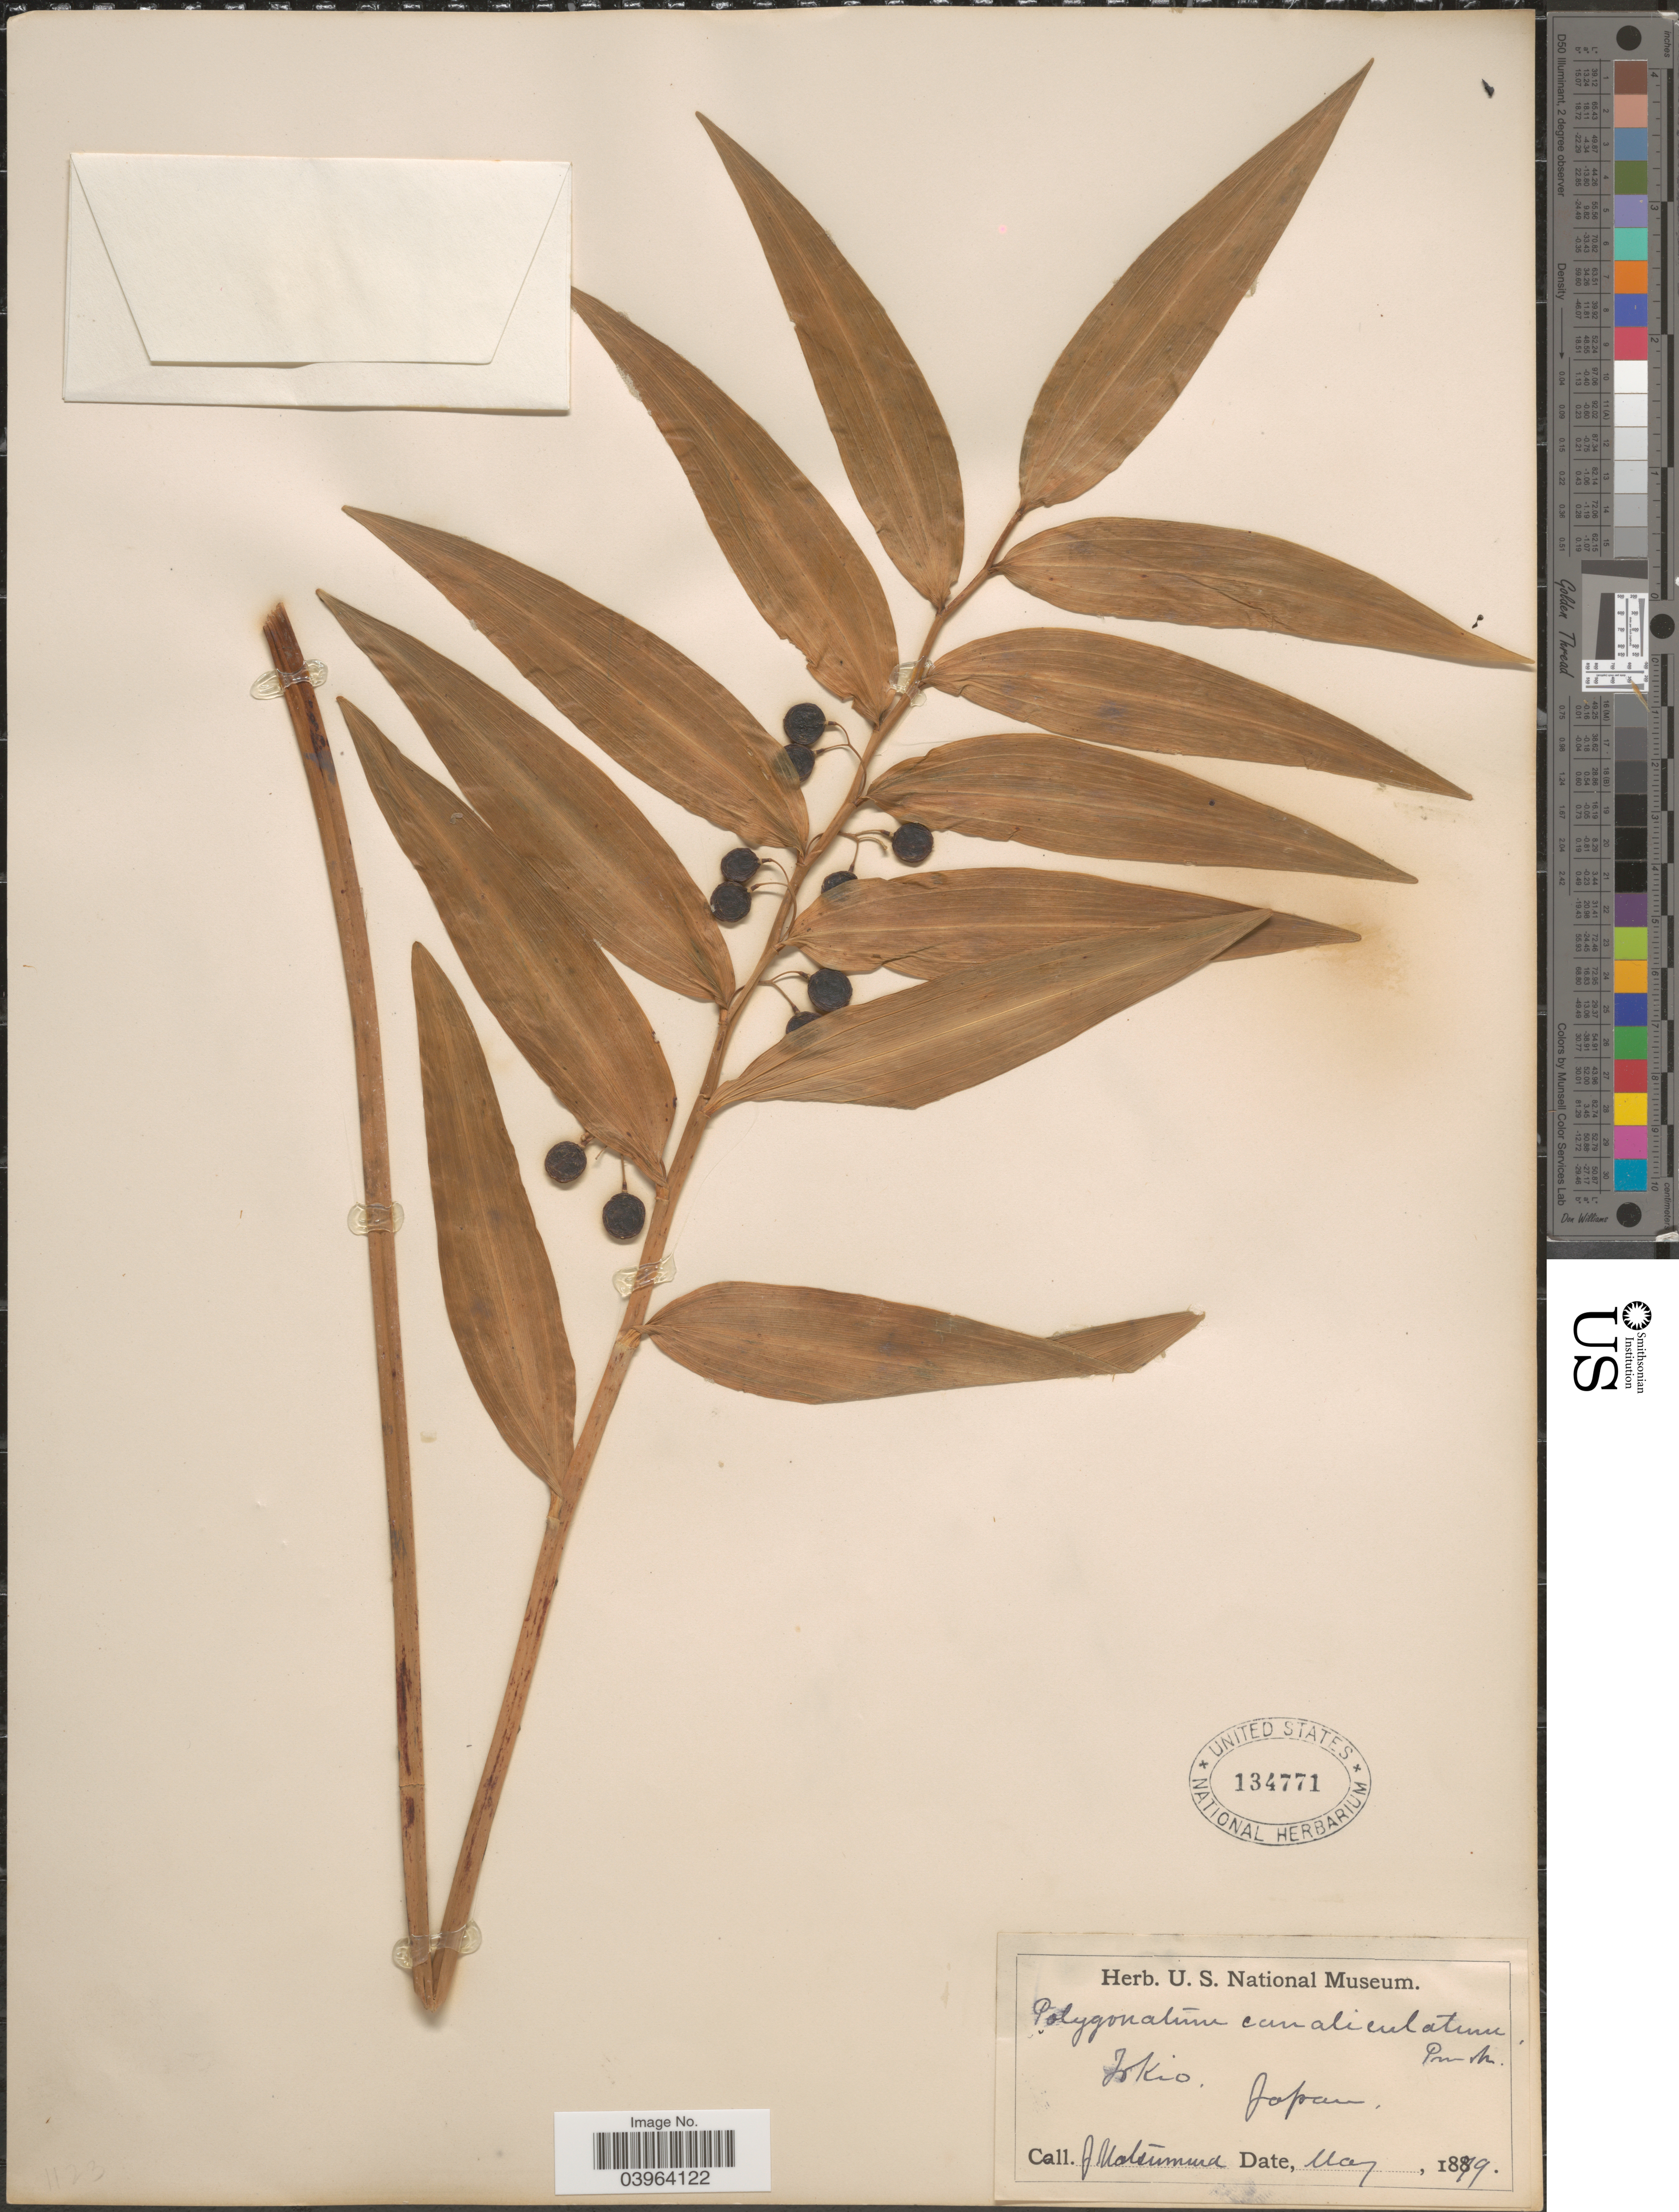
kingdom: Plantae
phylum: Tracheophyta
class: Liliopsida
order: Asparagales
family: Asparagaceae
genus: Polygonatum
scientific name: Polygonatum falcatum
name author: A. Gray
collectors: J. Matsumura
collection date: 1879-05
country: Japan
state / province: Tokyo, Federal City of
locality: Tokio.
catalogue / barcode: US 134771